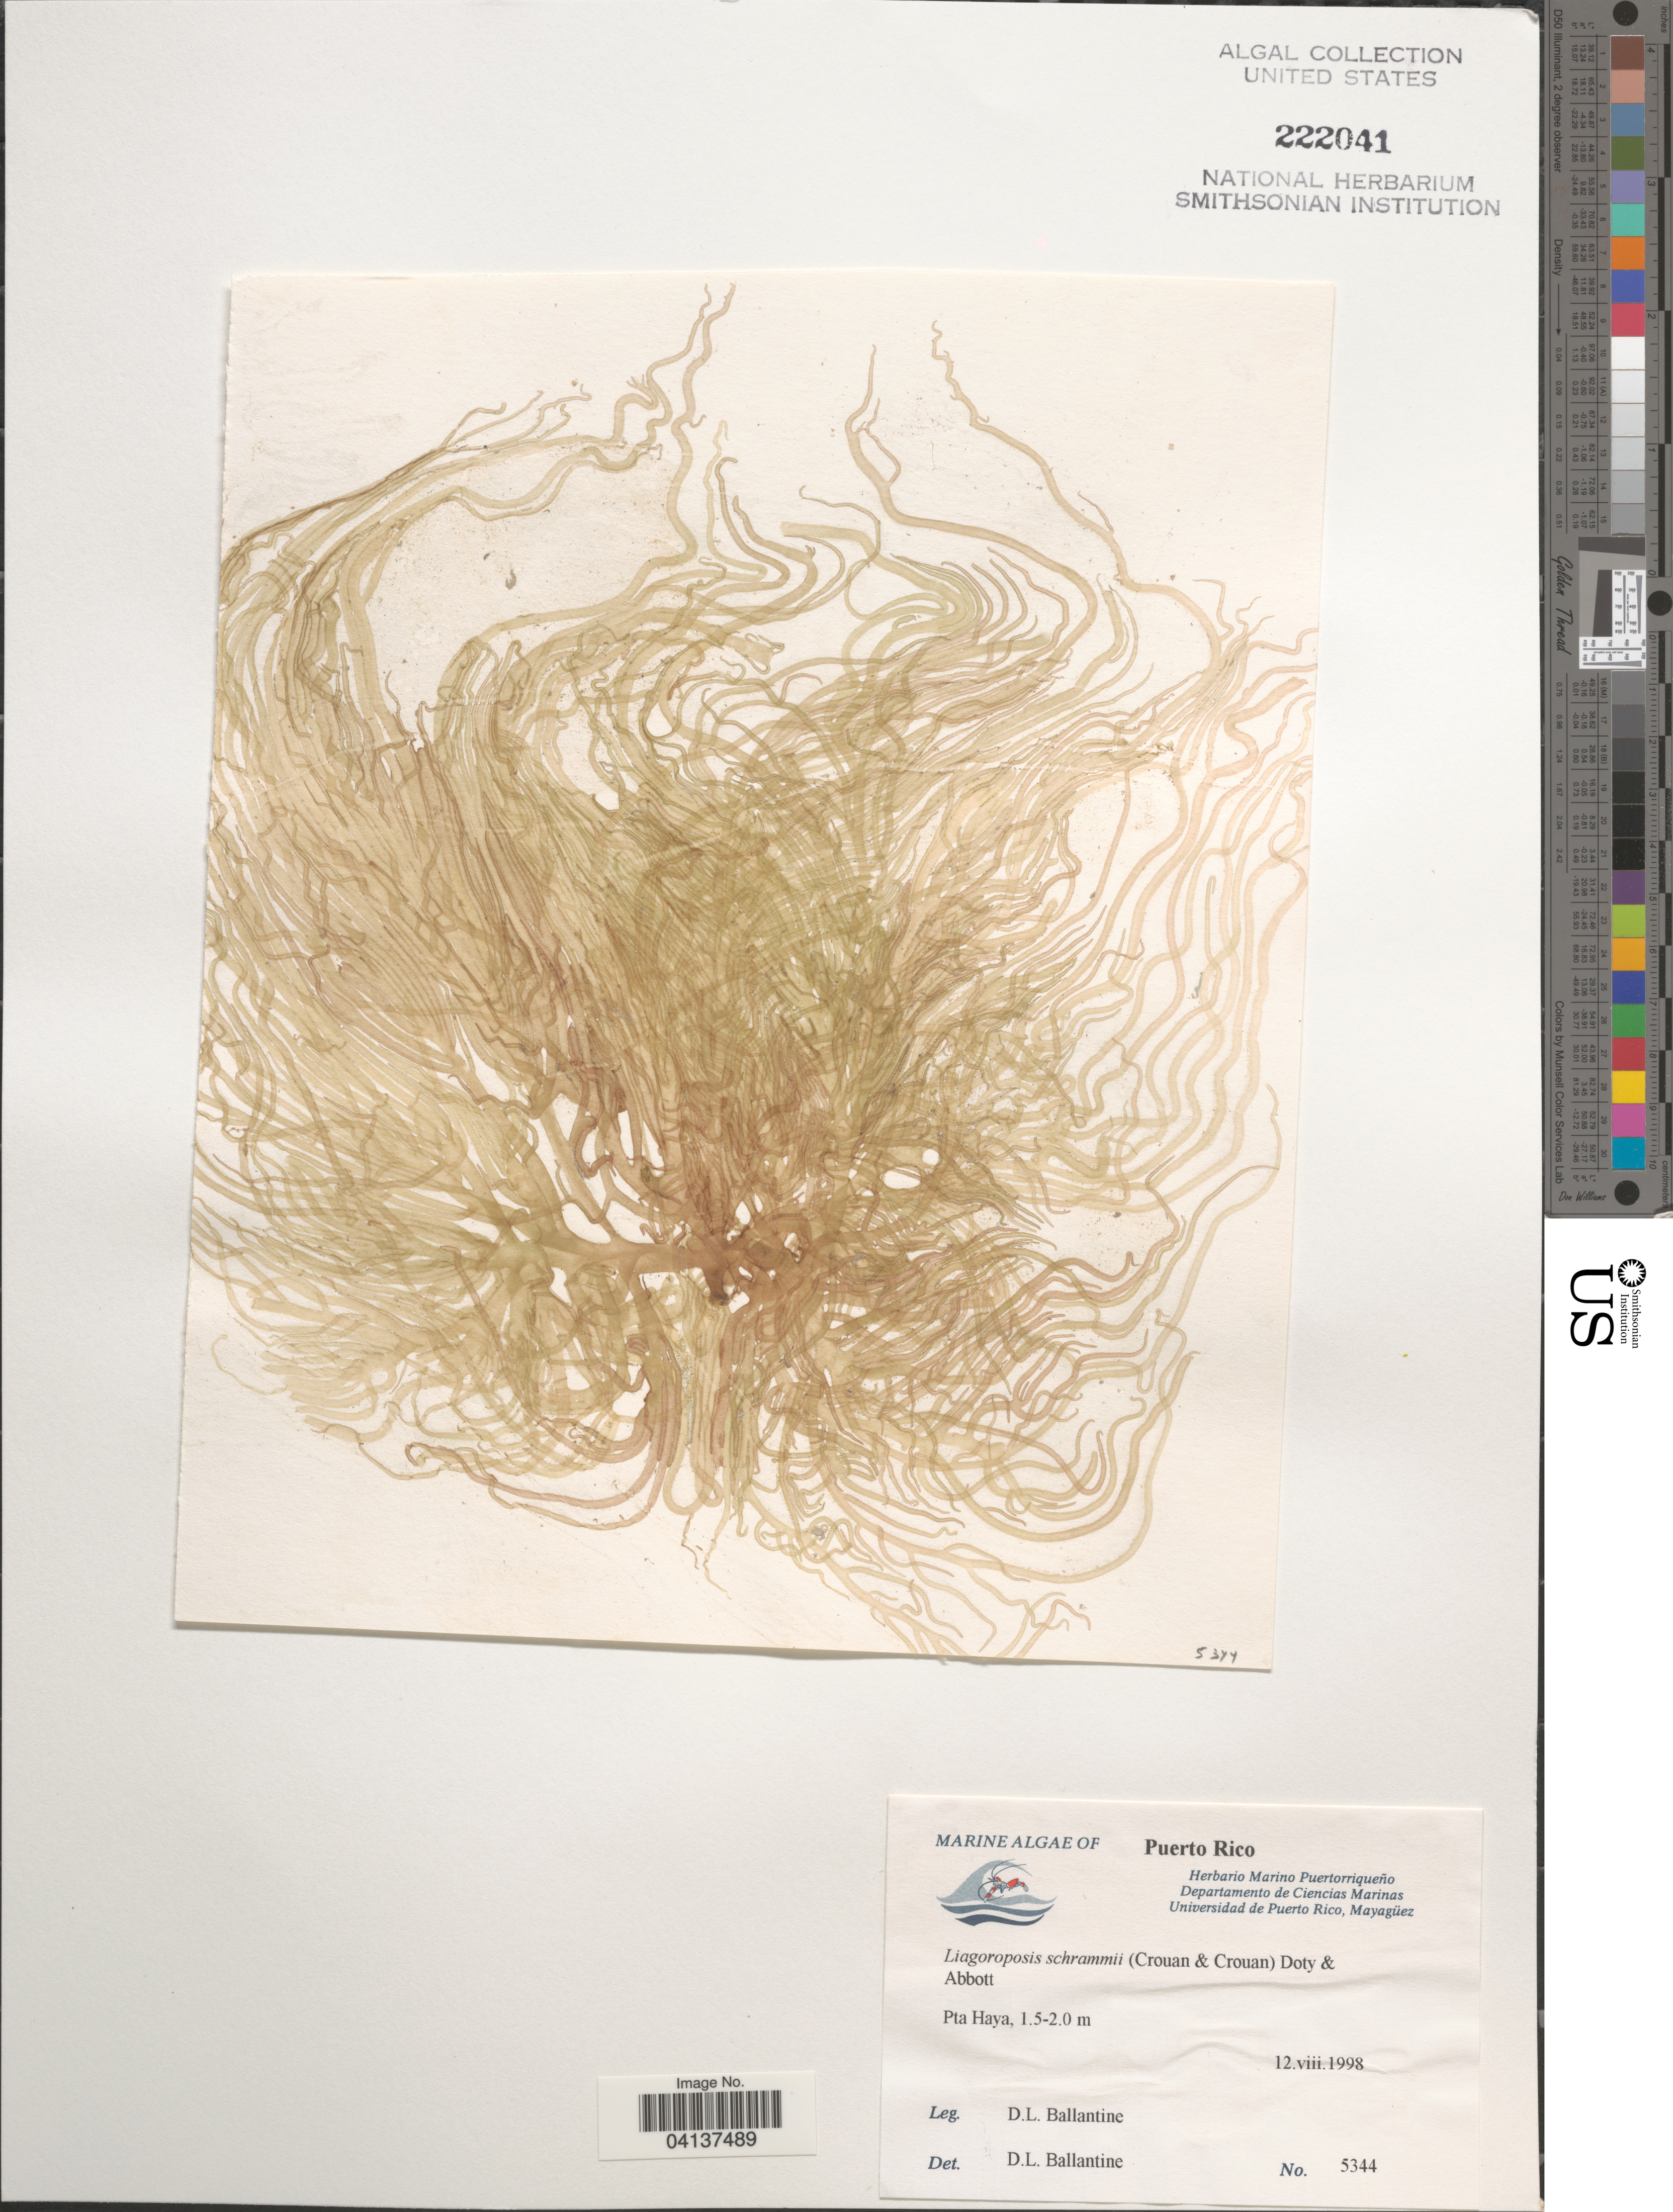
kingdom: Plantae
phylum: Rhodophyta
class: Florideophyceae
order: Nemaliales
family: Liagoraceae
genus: Liagoropsis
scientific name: Liagoropsis schrammii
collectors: D.L. Ballantine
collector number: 5344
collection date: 1998-08-12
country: Puerto Rico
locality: Pta Haya.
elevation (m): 1.5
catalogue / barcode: US 222041